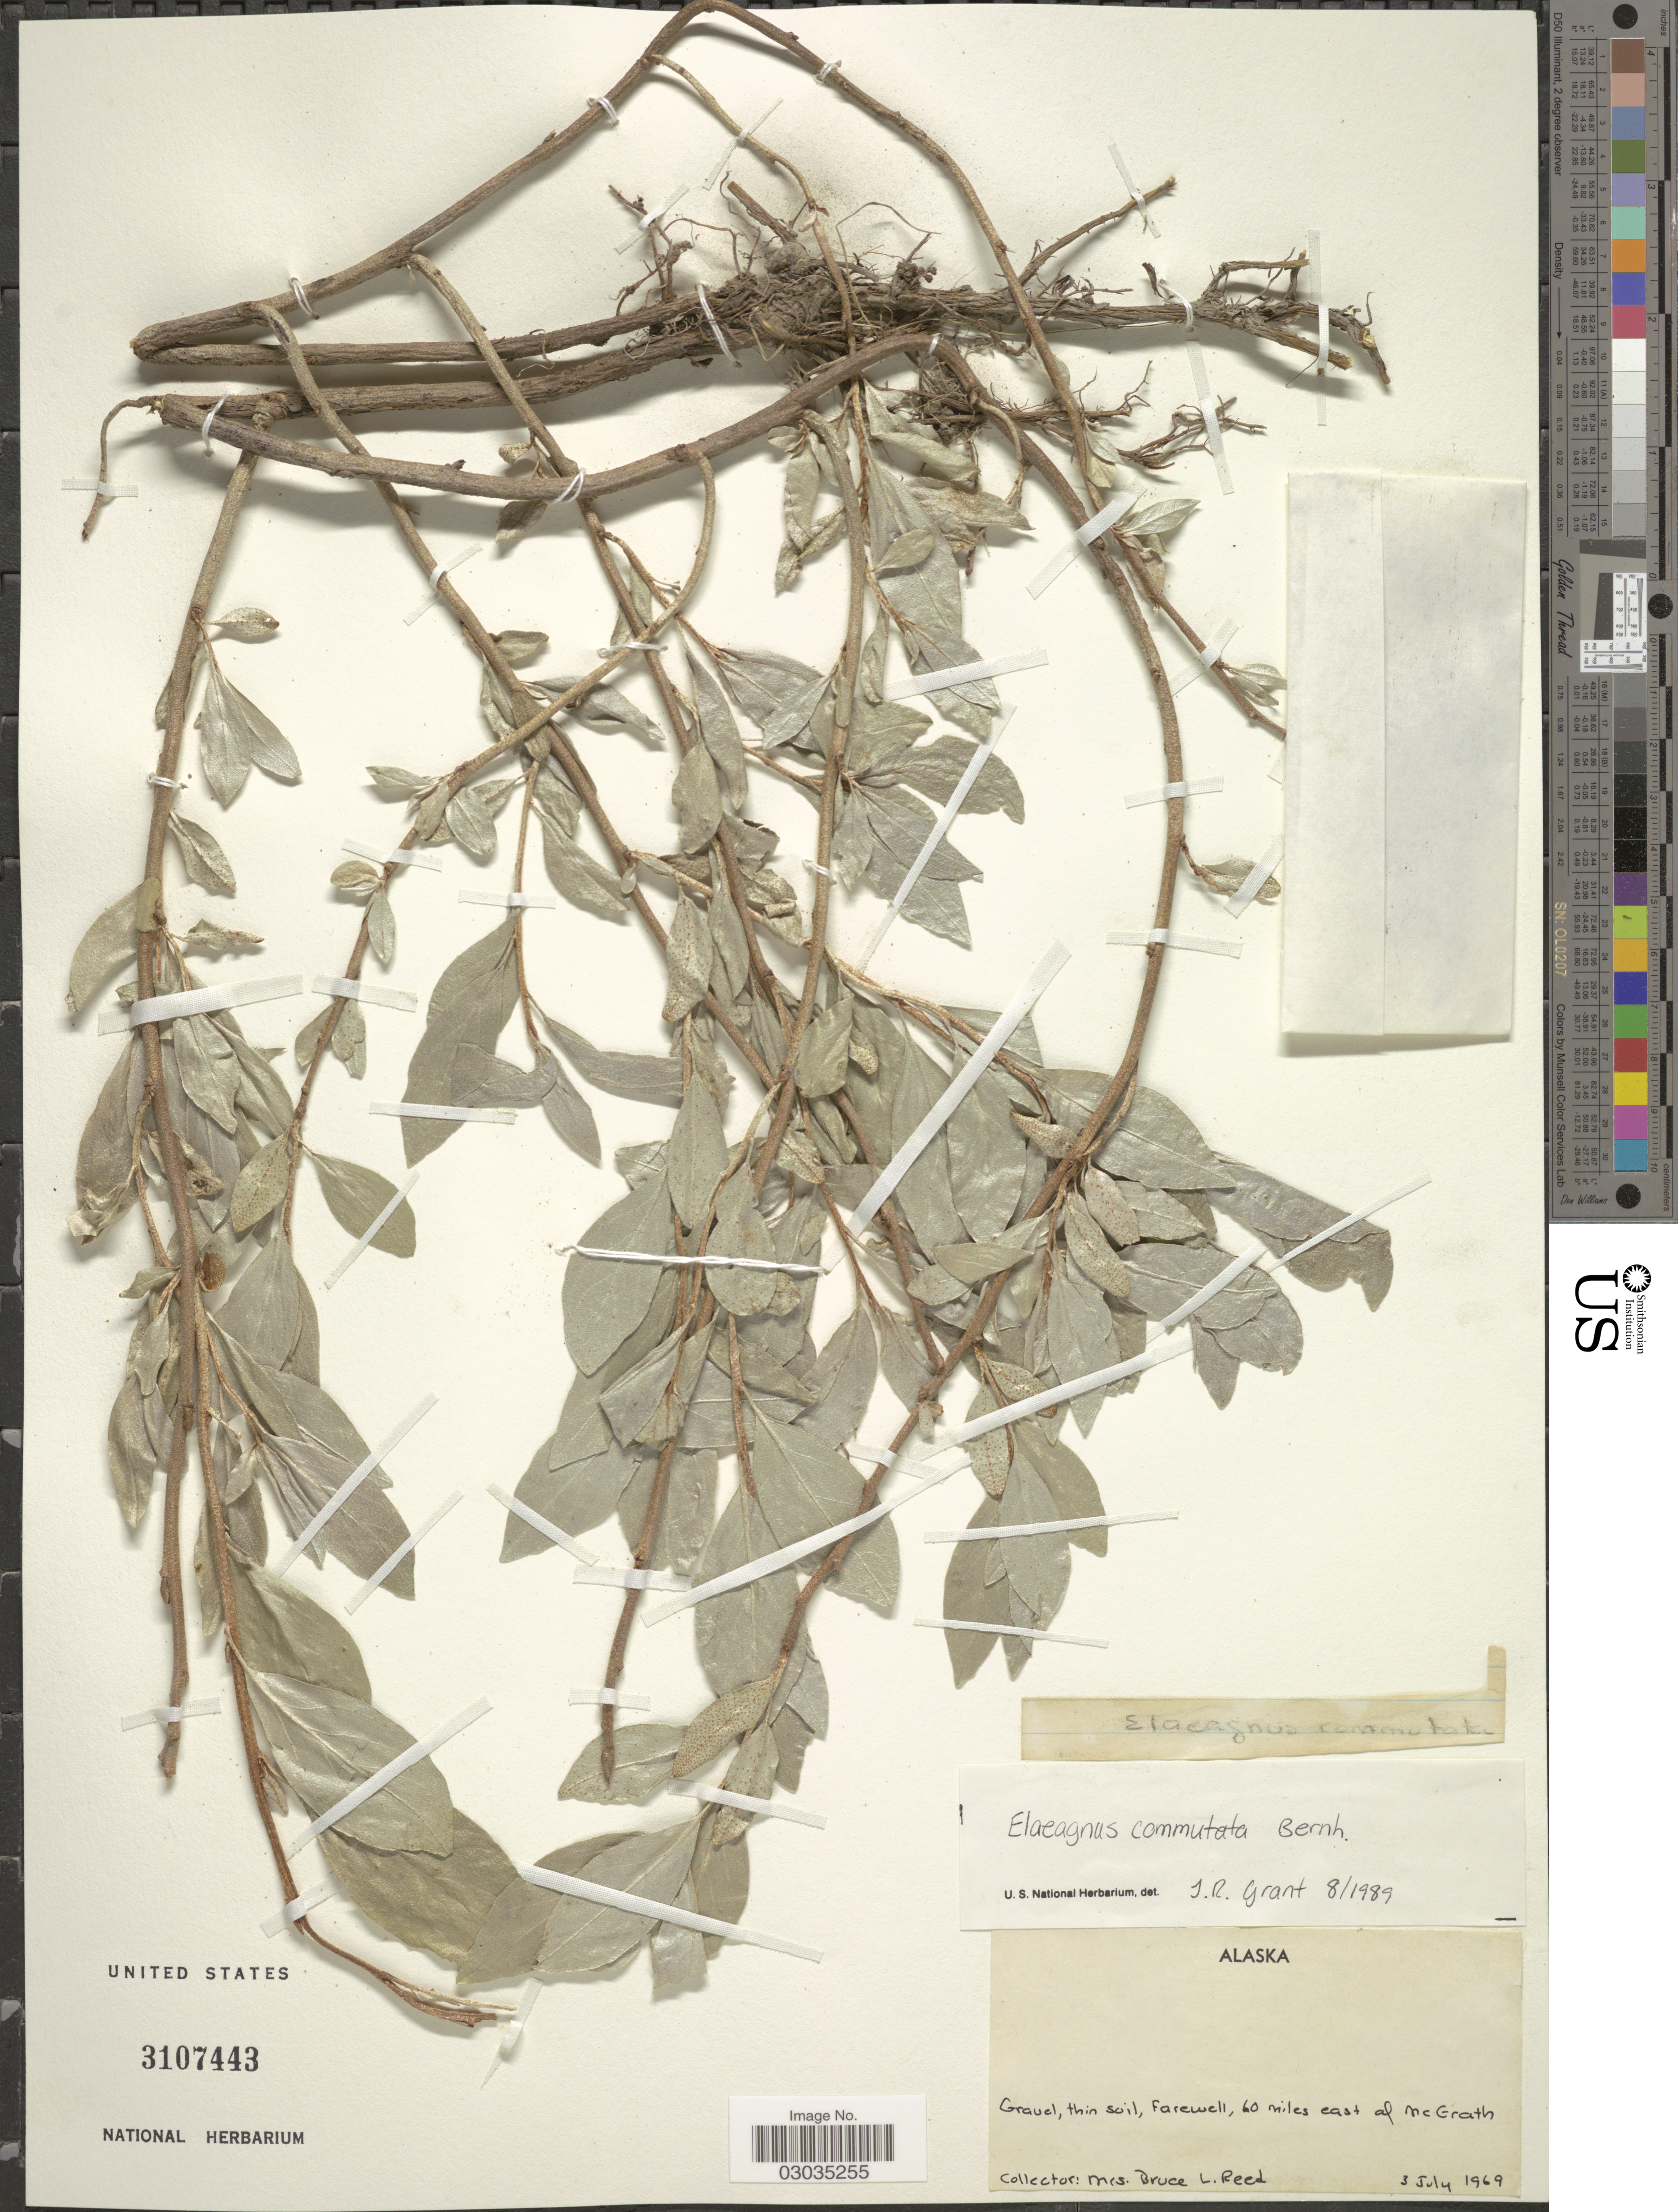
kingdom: Plantae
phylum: Tracheophyta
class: Magnoliopsida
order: Rosales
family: Elaeagnaceae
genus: Elaeagnus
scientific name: Elaeagnus commutata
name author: Bernh. ex Rydb.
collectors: B. Reed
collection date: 1969-07-03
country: United States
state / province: Alaska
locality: Farewell, 60 miles east of McGrath.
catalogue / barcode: US 3107443